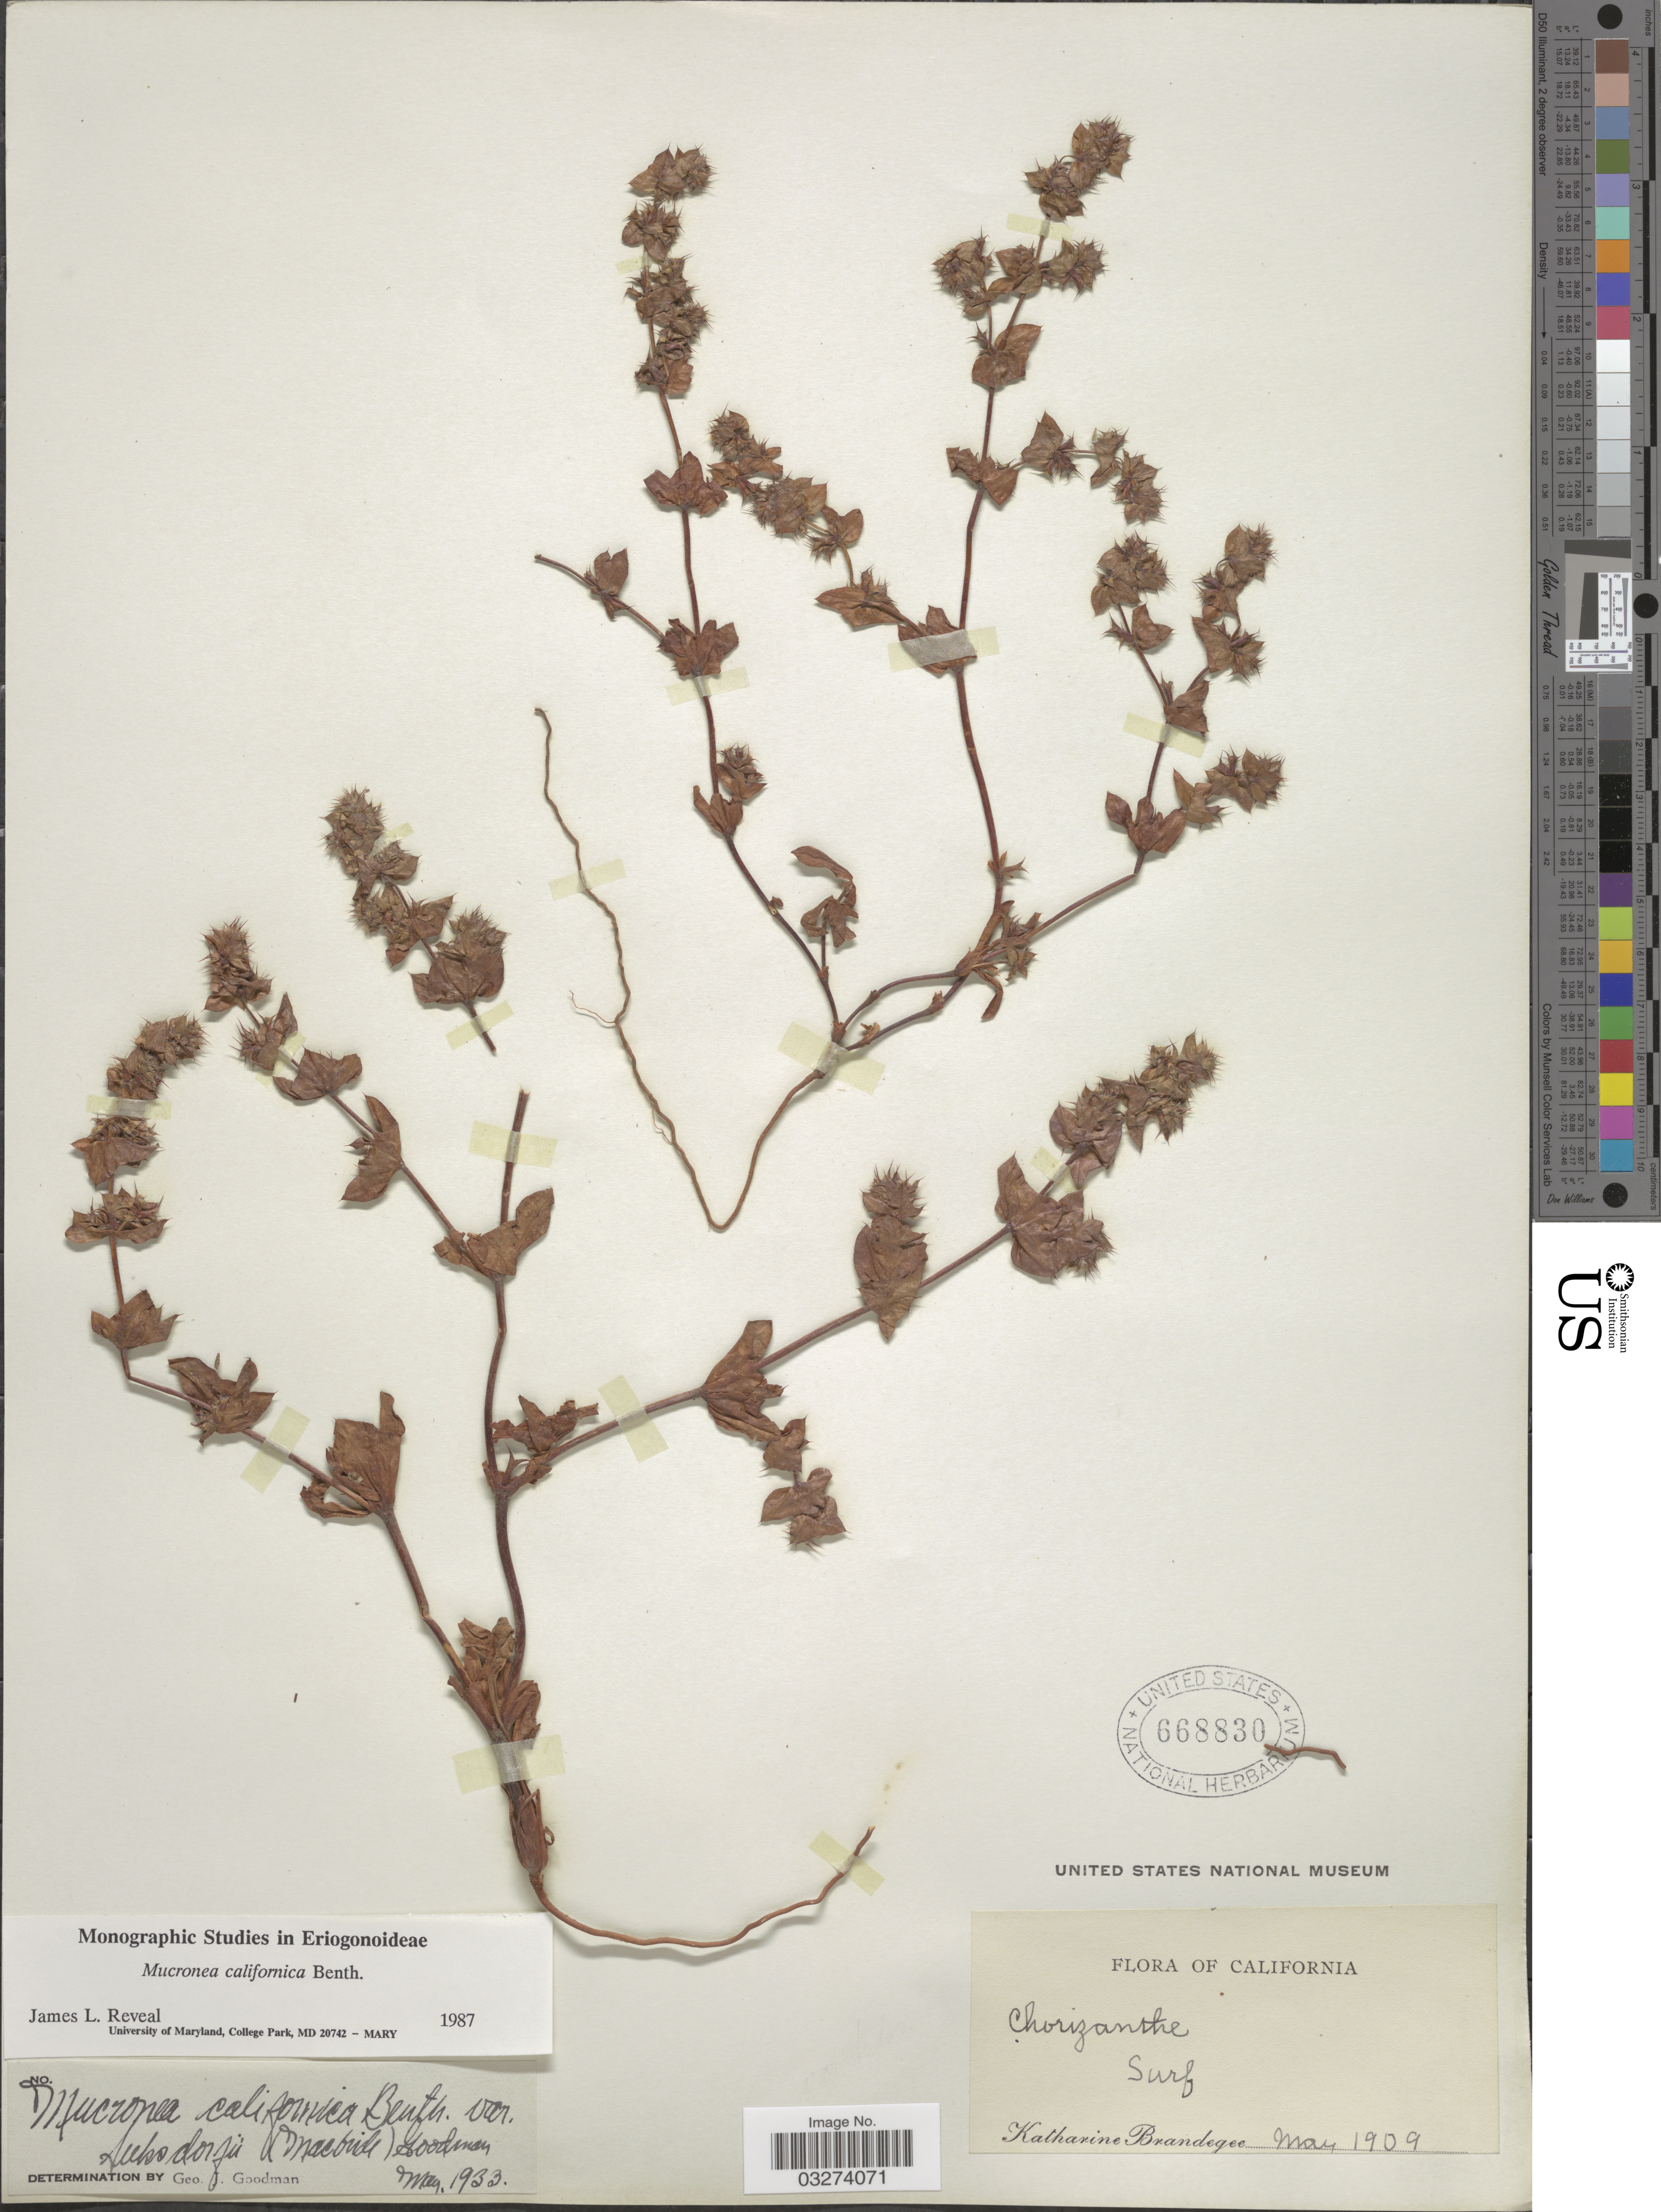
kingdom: Plantae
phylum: Tracheophyta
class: Magnoliopsida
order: Caryophyllales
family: Polygonaceae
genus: Mucronea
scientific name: Mucronea californica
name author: Benth.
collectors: M. K. Brandegee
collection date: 1909-05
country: United States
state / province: California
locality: Surf.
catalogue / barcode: US 668830